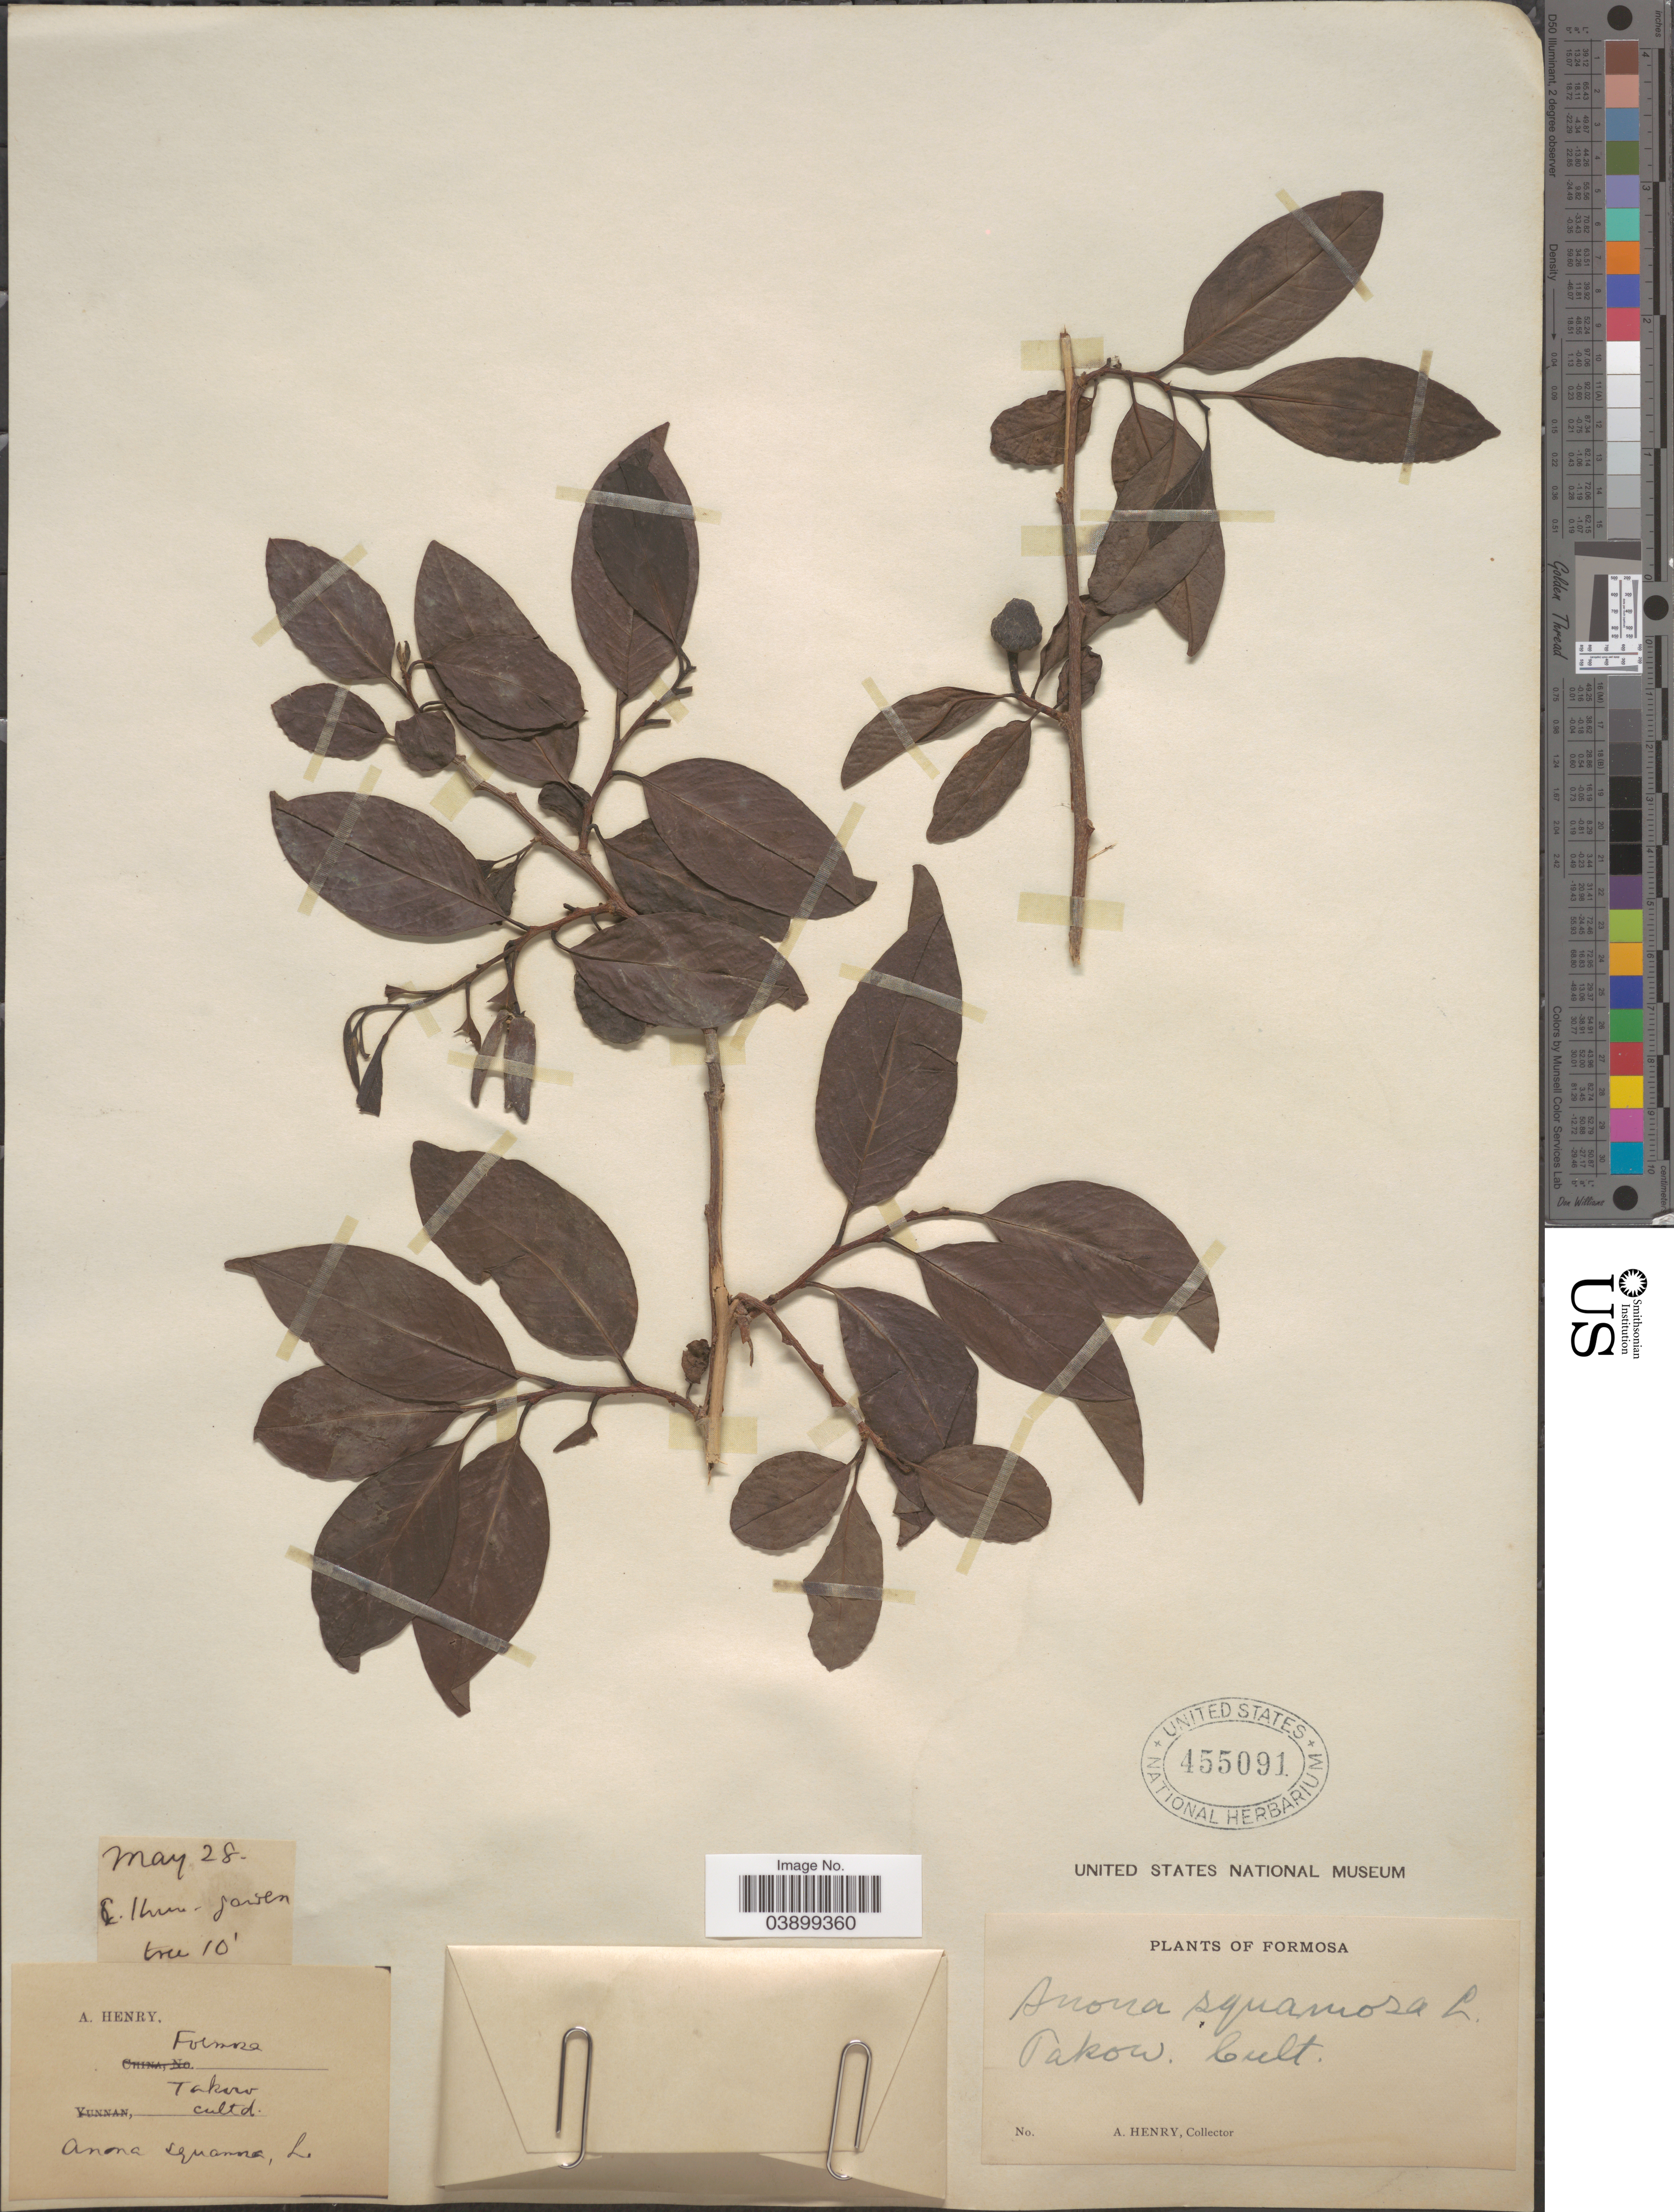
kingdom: Plantae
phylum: Tracheophyta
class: Magnoliopsida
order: Magnoliales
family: Annonaceae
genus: Annona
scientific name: Annona squamosa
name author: L.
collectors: A. Henry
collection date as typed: Transcribed d/m/y: /5/28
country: Taiwan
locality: Takow.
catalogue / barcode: US 455091